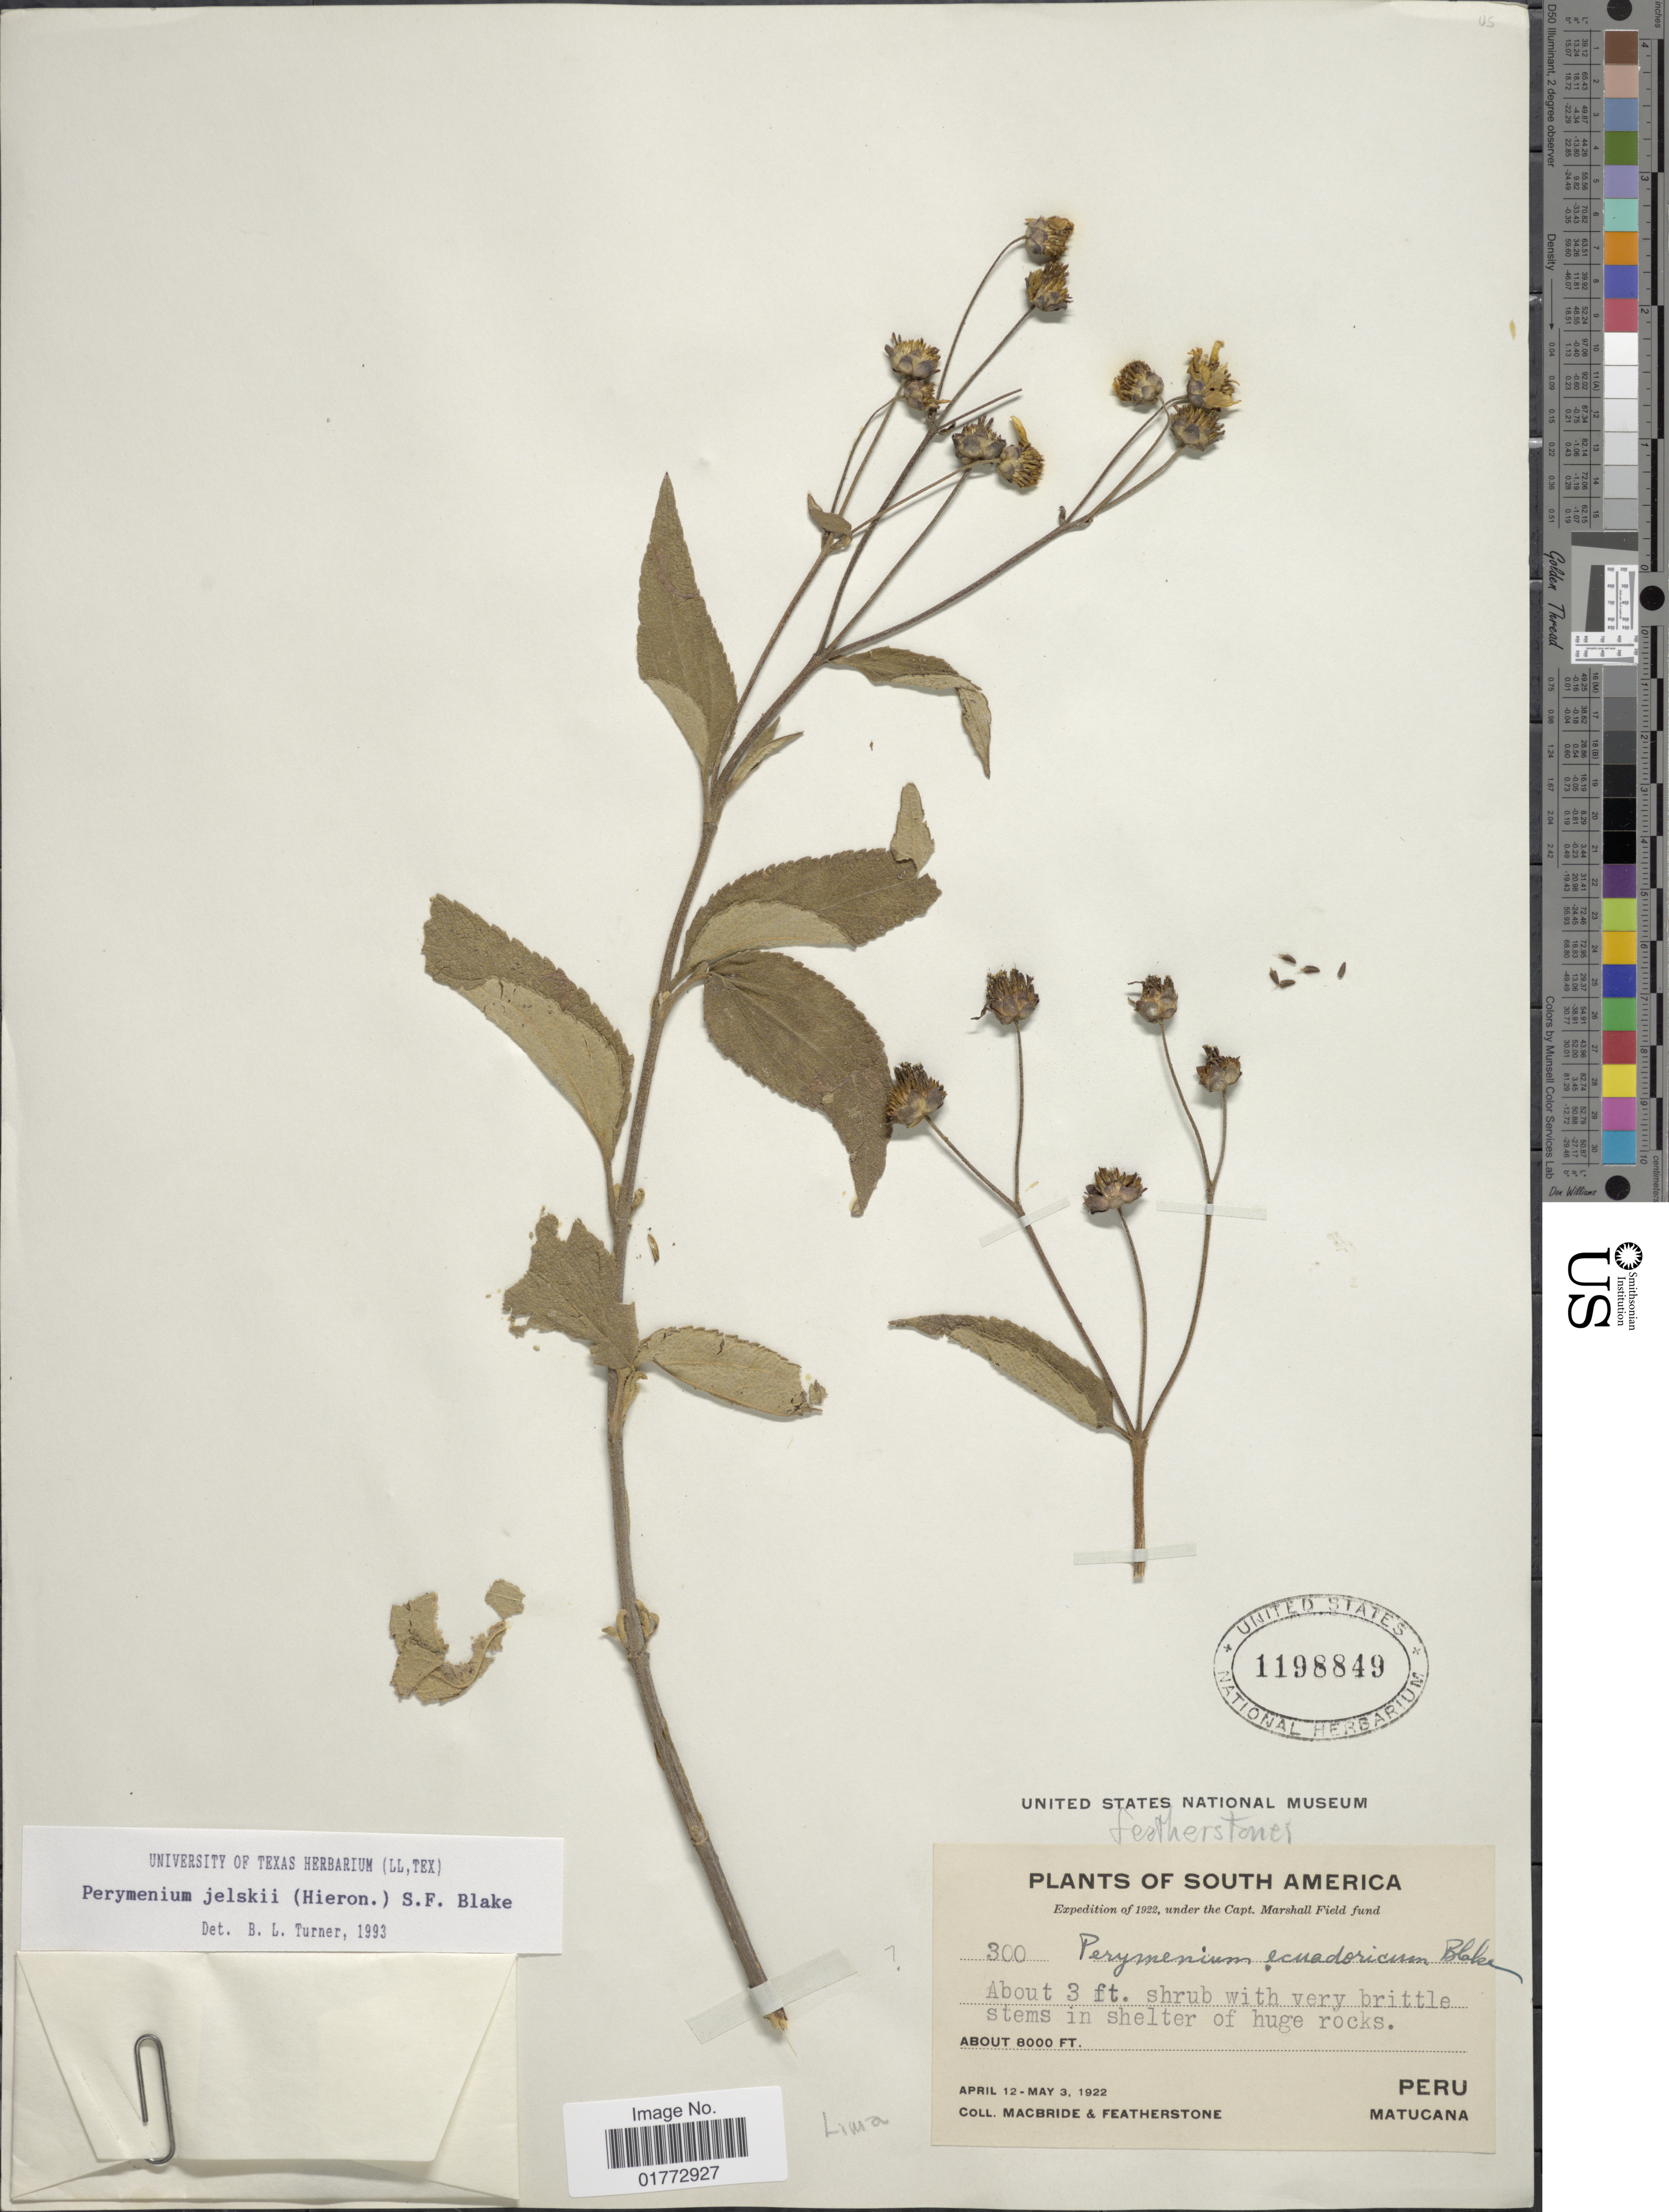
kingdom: Plantae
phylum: Tracheophyta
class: Magnoliopsida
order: Asterales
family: Asteraceae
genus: Perymenium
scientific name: Perymenium jelskii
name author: (Hieron.) S.F. Blake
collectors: Macbride, -- & -. Featherstone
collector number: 300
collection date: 1922-04-12/1922-05-03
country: Peru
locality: Matucana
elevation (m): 2438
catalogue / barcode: US 1198849